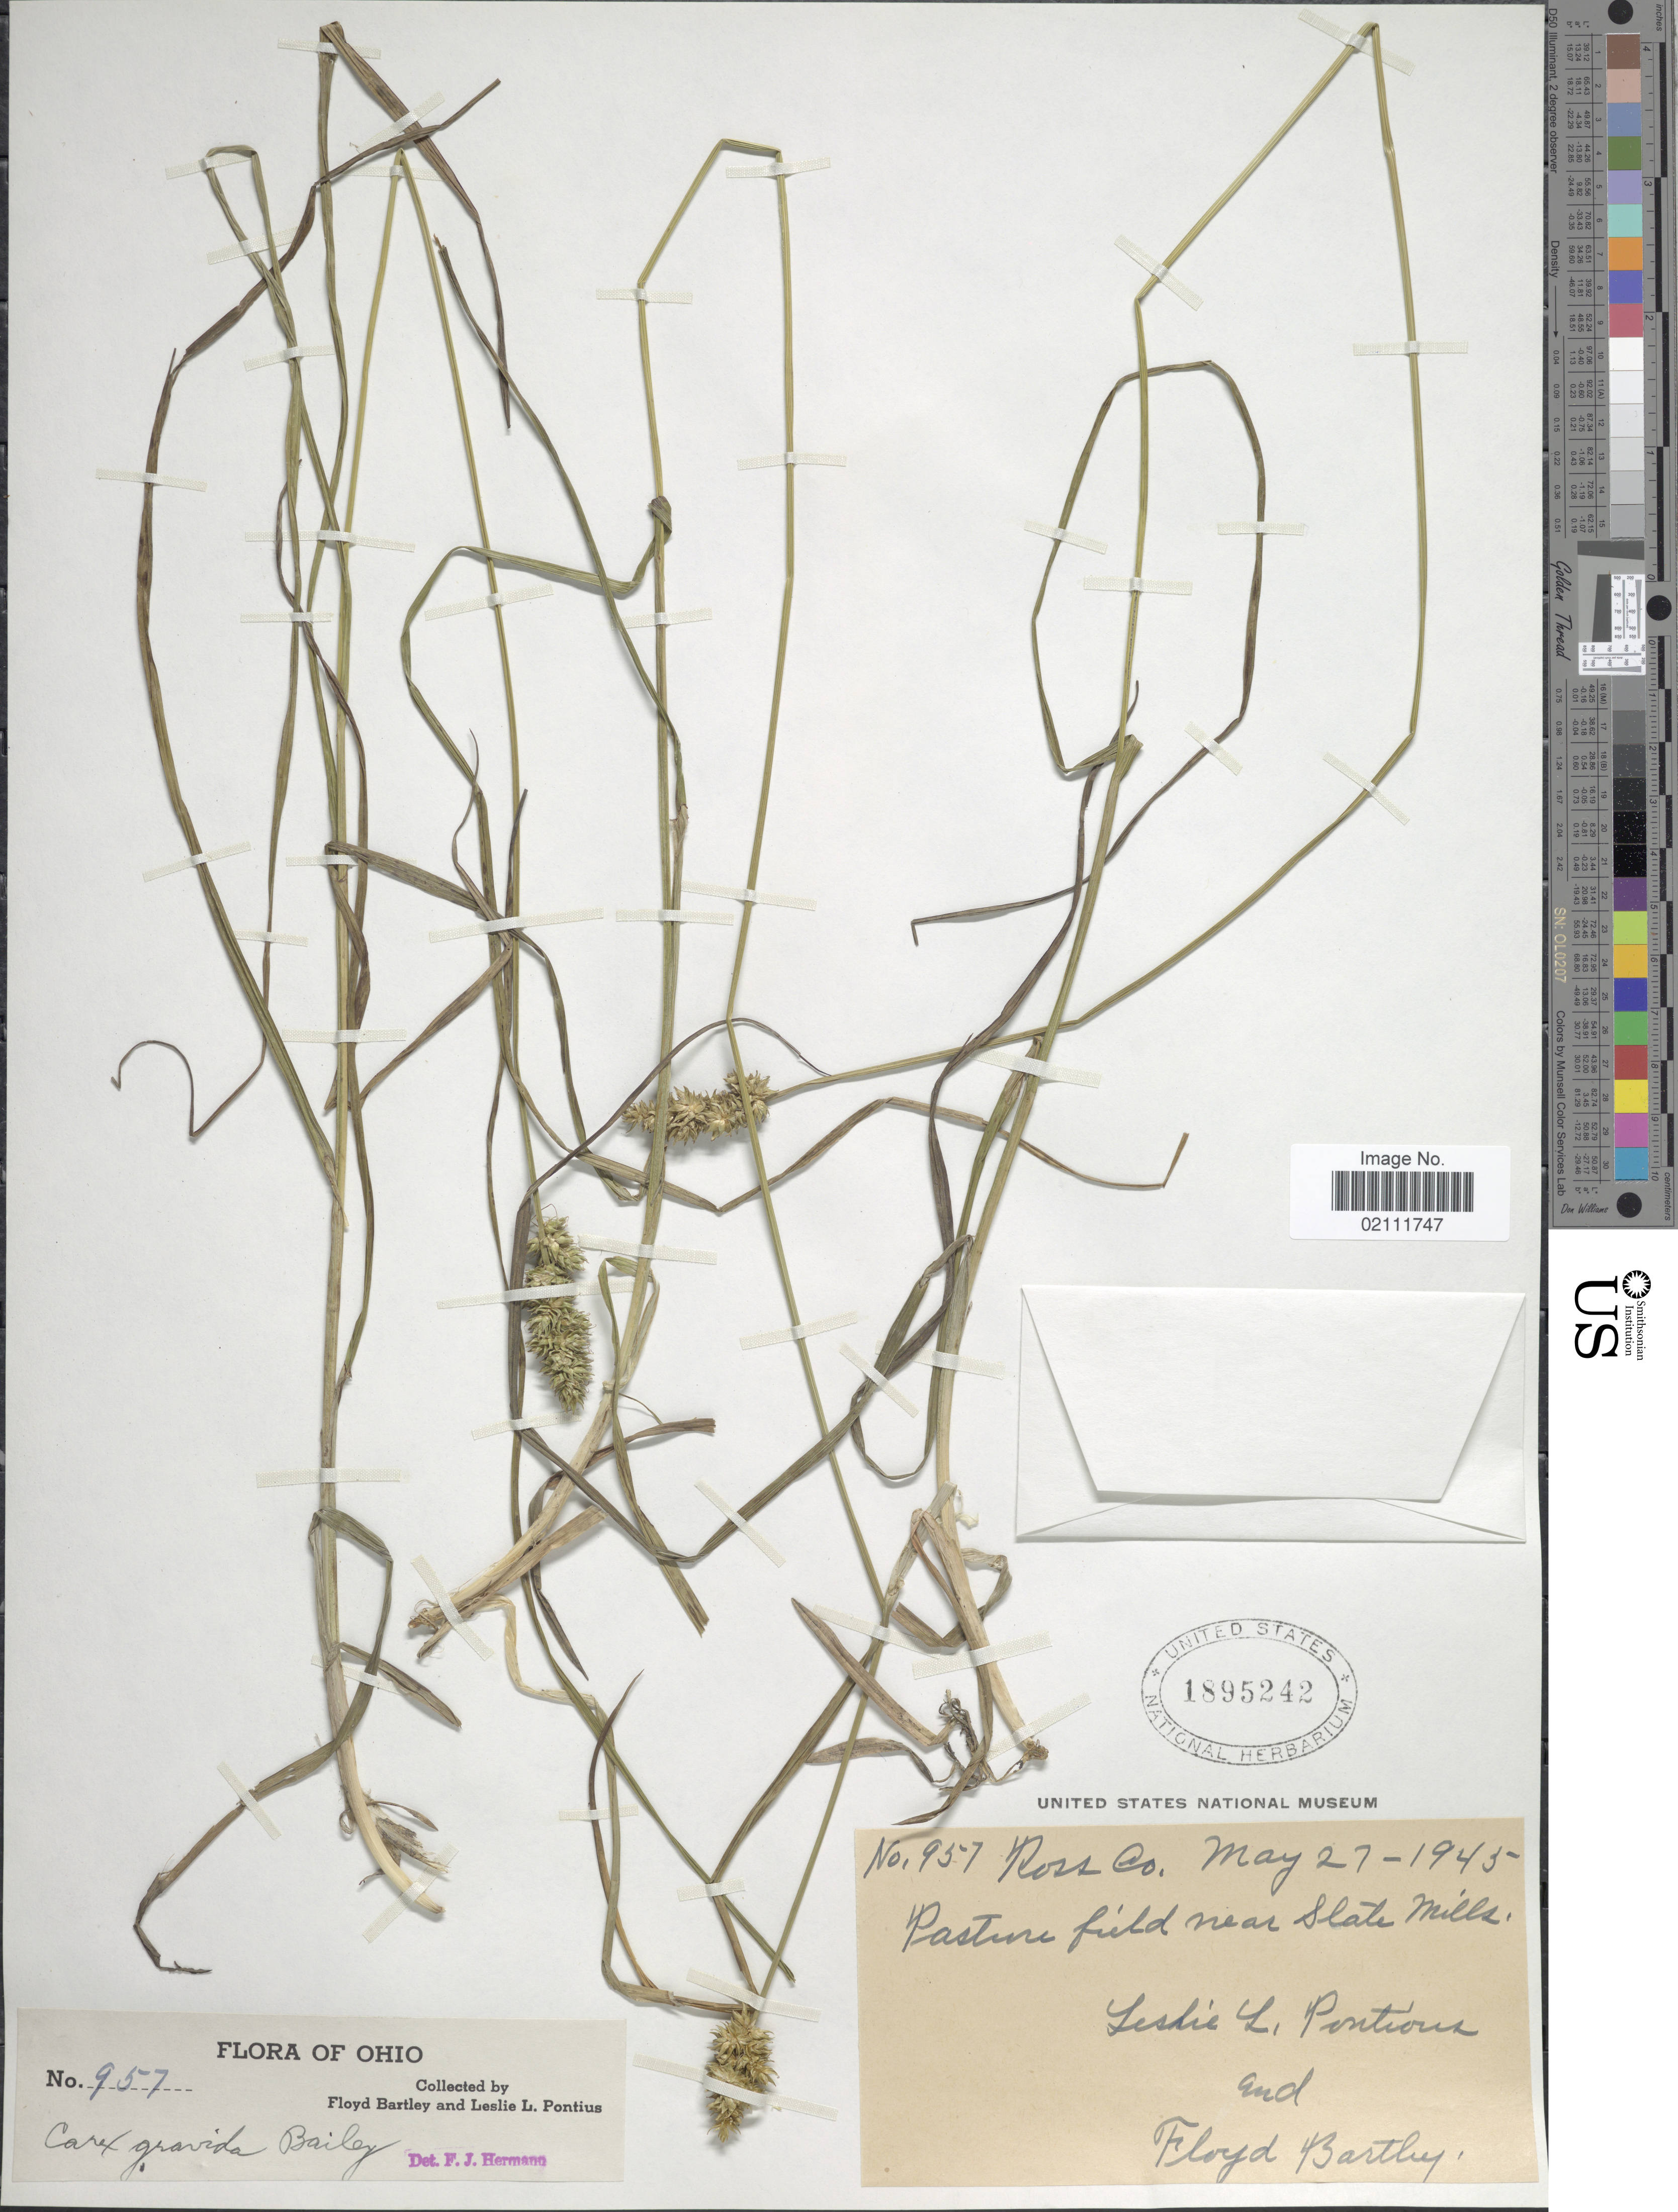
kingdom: Plantae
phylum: Tracheophyta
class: Liliopsida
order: Poales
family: Cyperaceae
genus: Carex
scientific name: Carex gravida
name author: L.H. Bailey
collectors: F. Bartley & L. Pontius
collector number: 957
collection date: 1945-05-27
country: United States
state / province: Ohio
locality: Ross Co., pasture field near State Mills.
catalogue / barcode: US 1895242